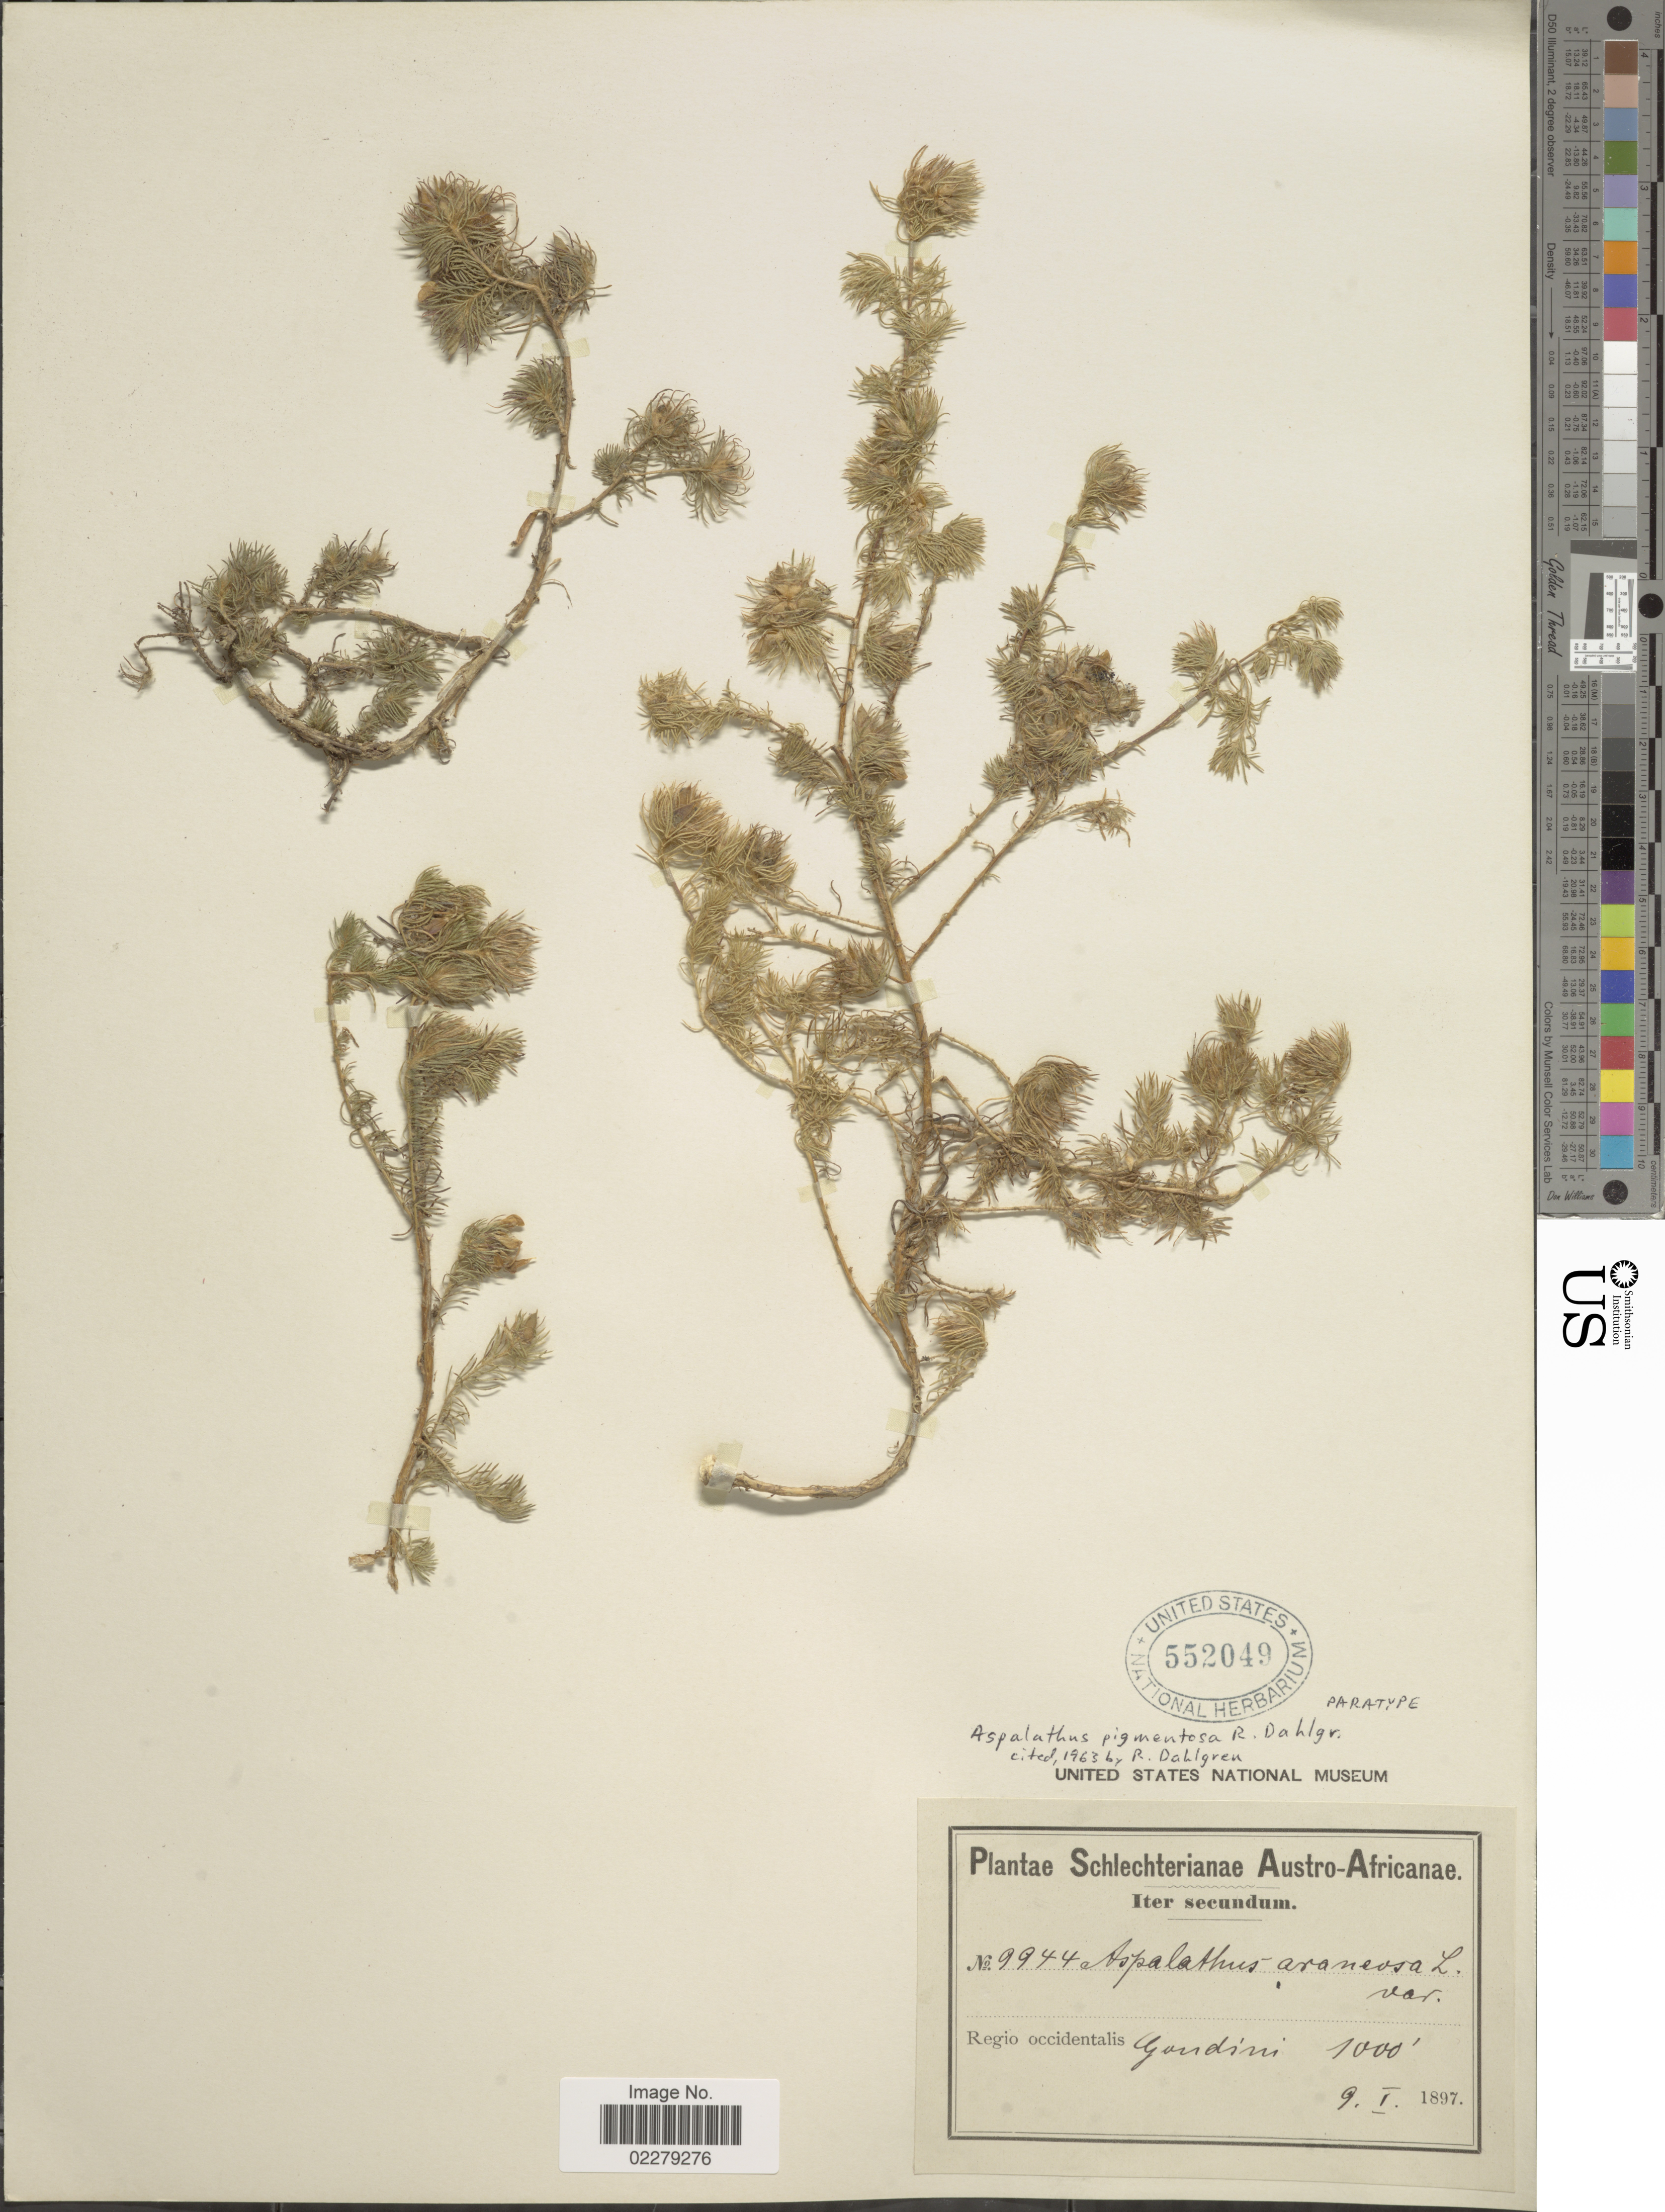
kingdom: Plantae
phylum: Tracheophyta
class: Magnoliopsida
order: Fabales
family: Fabaceae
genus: Aspalathus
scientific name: Aspalathus pigmentosa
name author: R. Dahlgren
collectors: Schlechter, --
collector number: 9944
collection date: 1897-01-09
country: South Africa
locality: Austro- Africanae. Regio occidentalis Gondini [interpreted]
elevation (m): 305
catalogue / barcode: US 552049